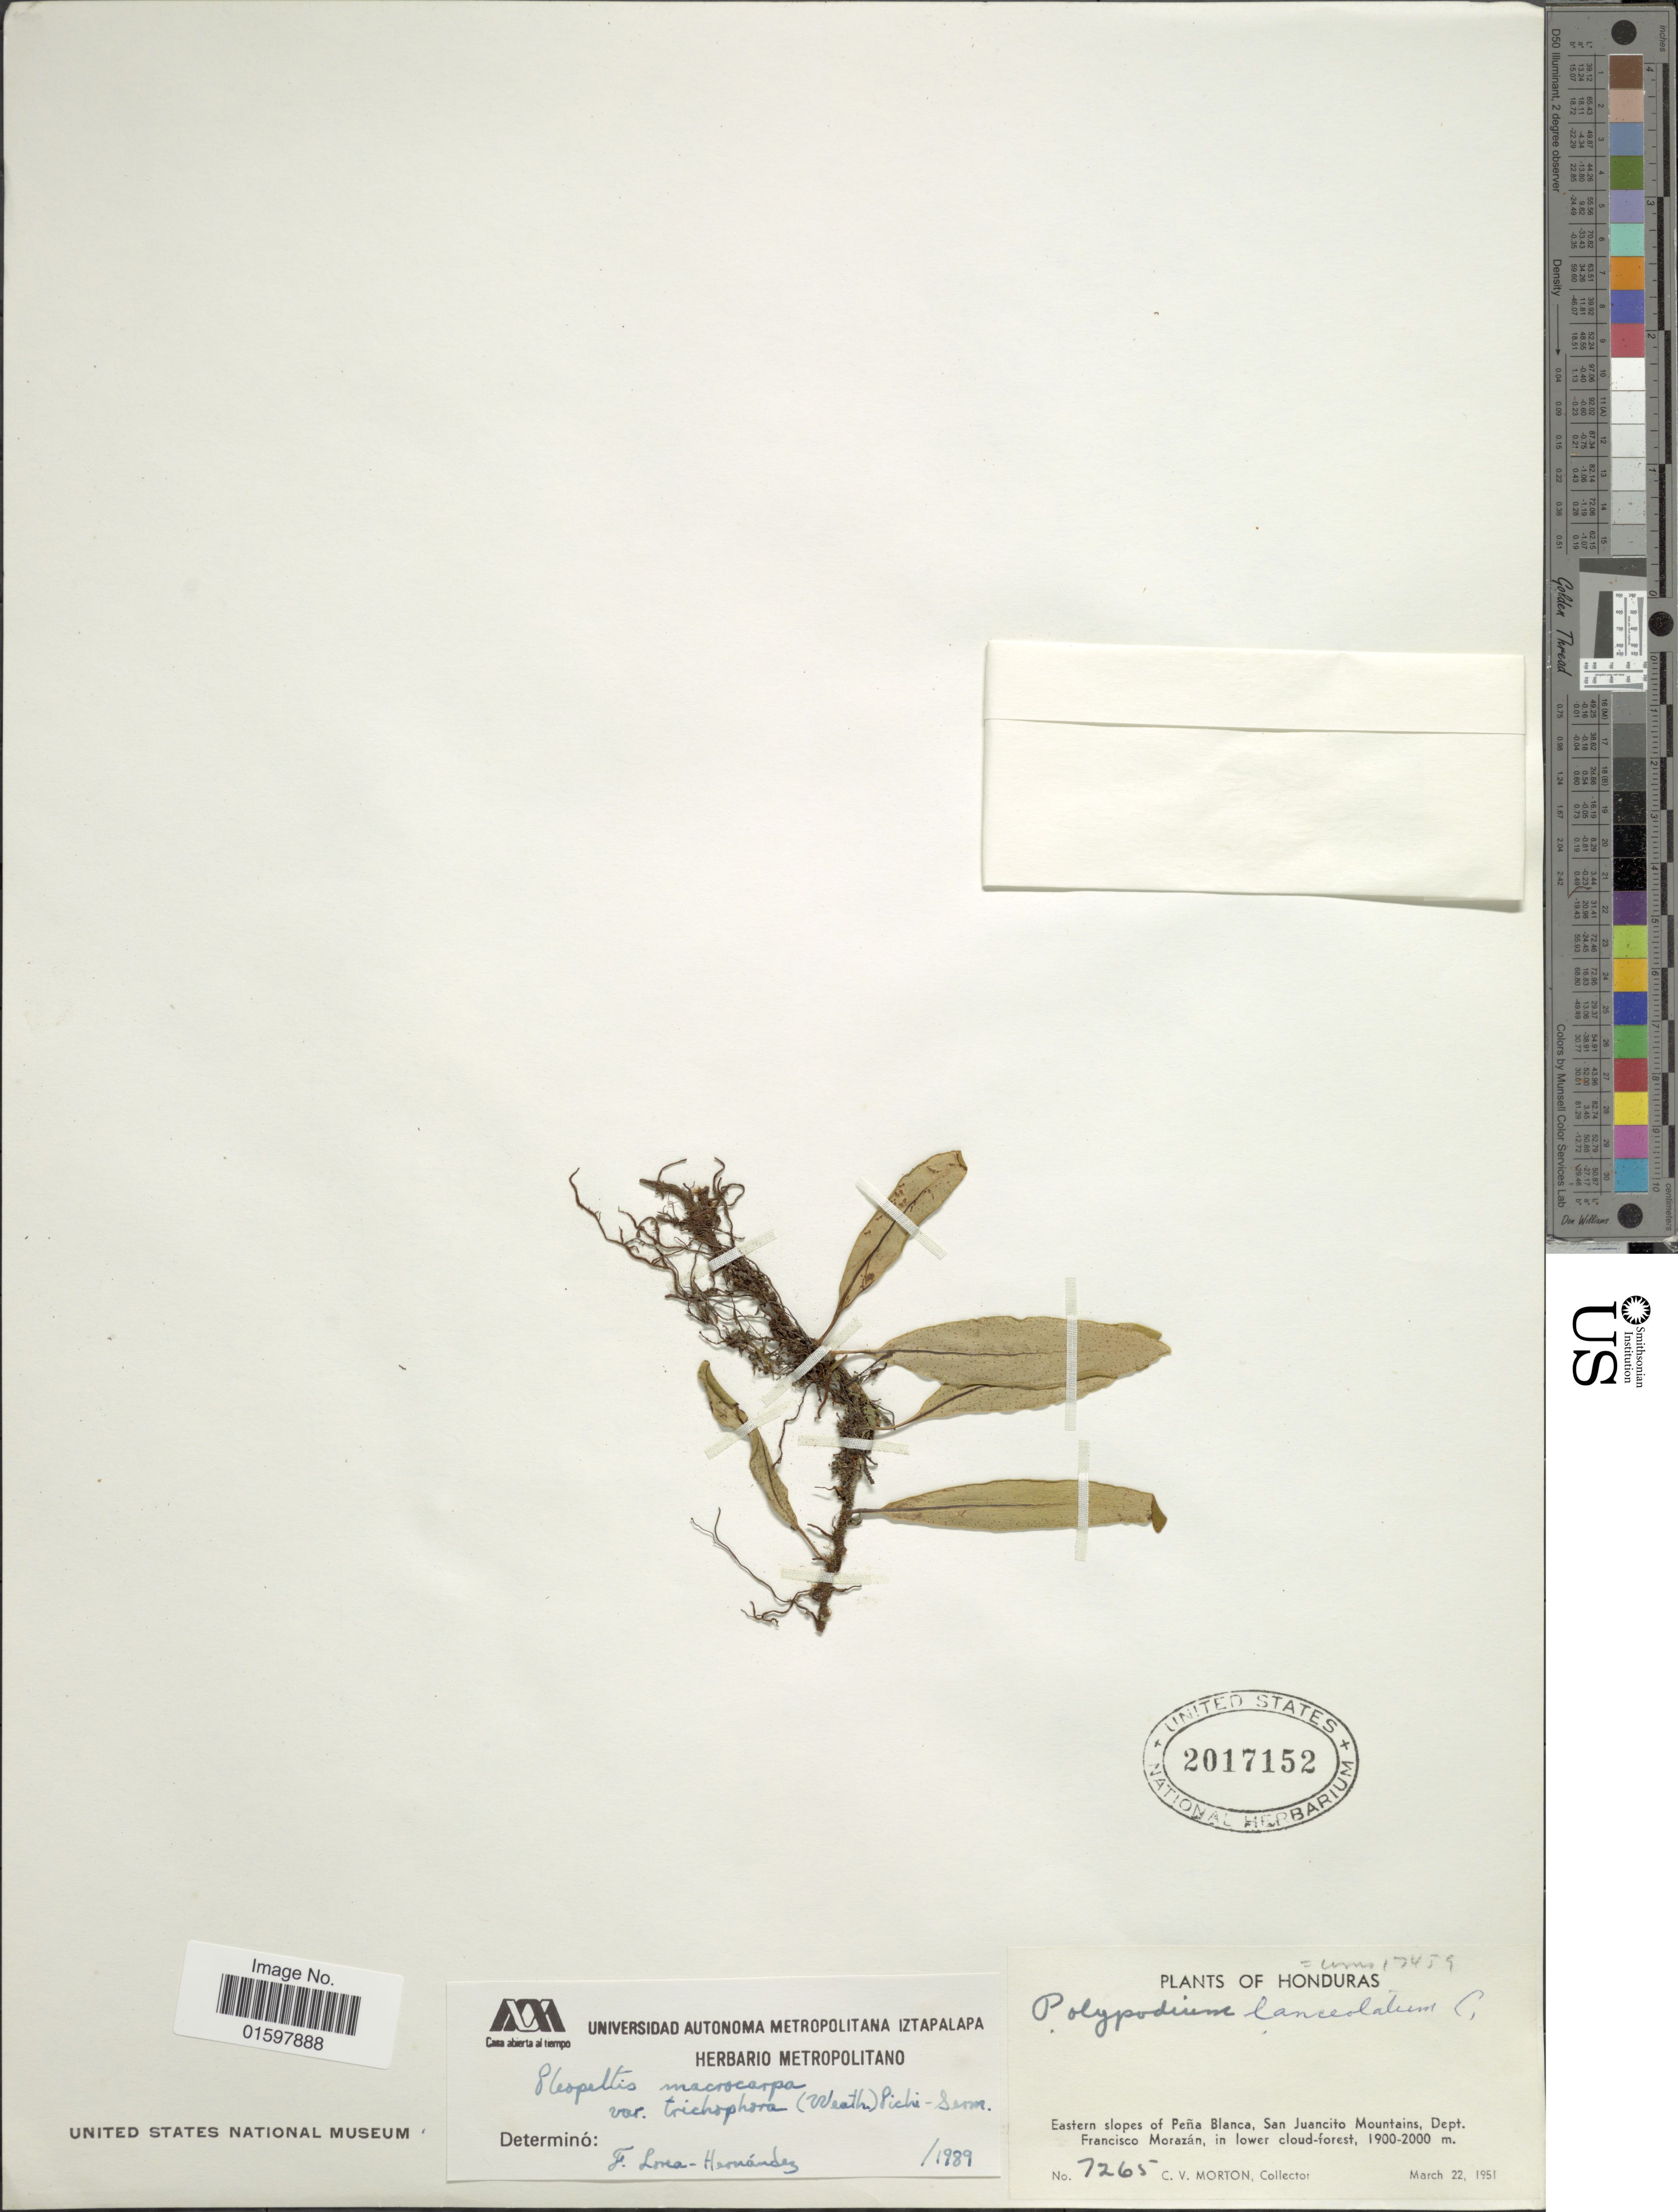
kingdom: Plantae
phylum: Tracheophyta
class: Polypodiopsida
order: Polypodiales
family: Polypodiaceae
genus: Pleopeltis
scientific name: Pleopeltis mexicana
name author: (Fée) Mickel & Beitel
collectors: C. V. Morton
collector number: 7265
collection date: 1951-03-22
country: Honduras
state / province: Fco. Morazán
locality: Eastern slopes of Peña Blanca, Sam Juancito Mountains, Dept. Framcisco Morazán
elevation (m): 1900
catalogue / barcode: US 2017152